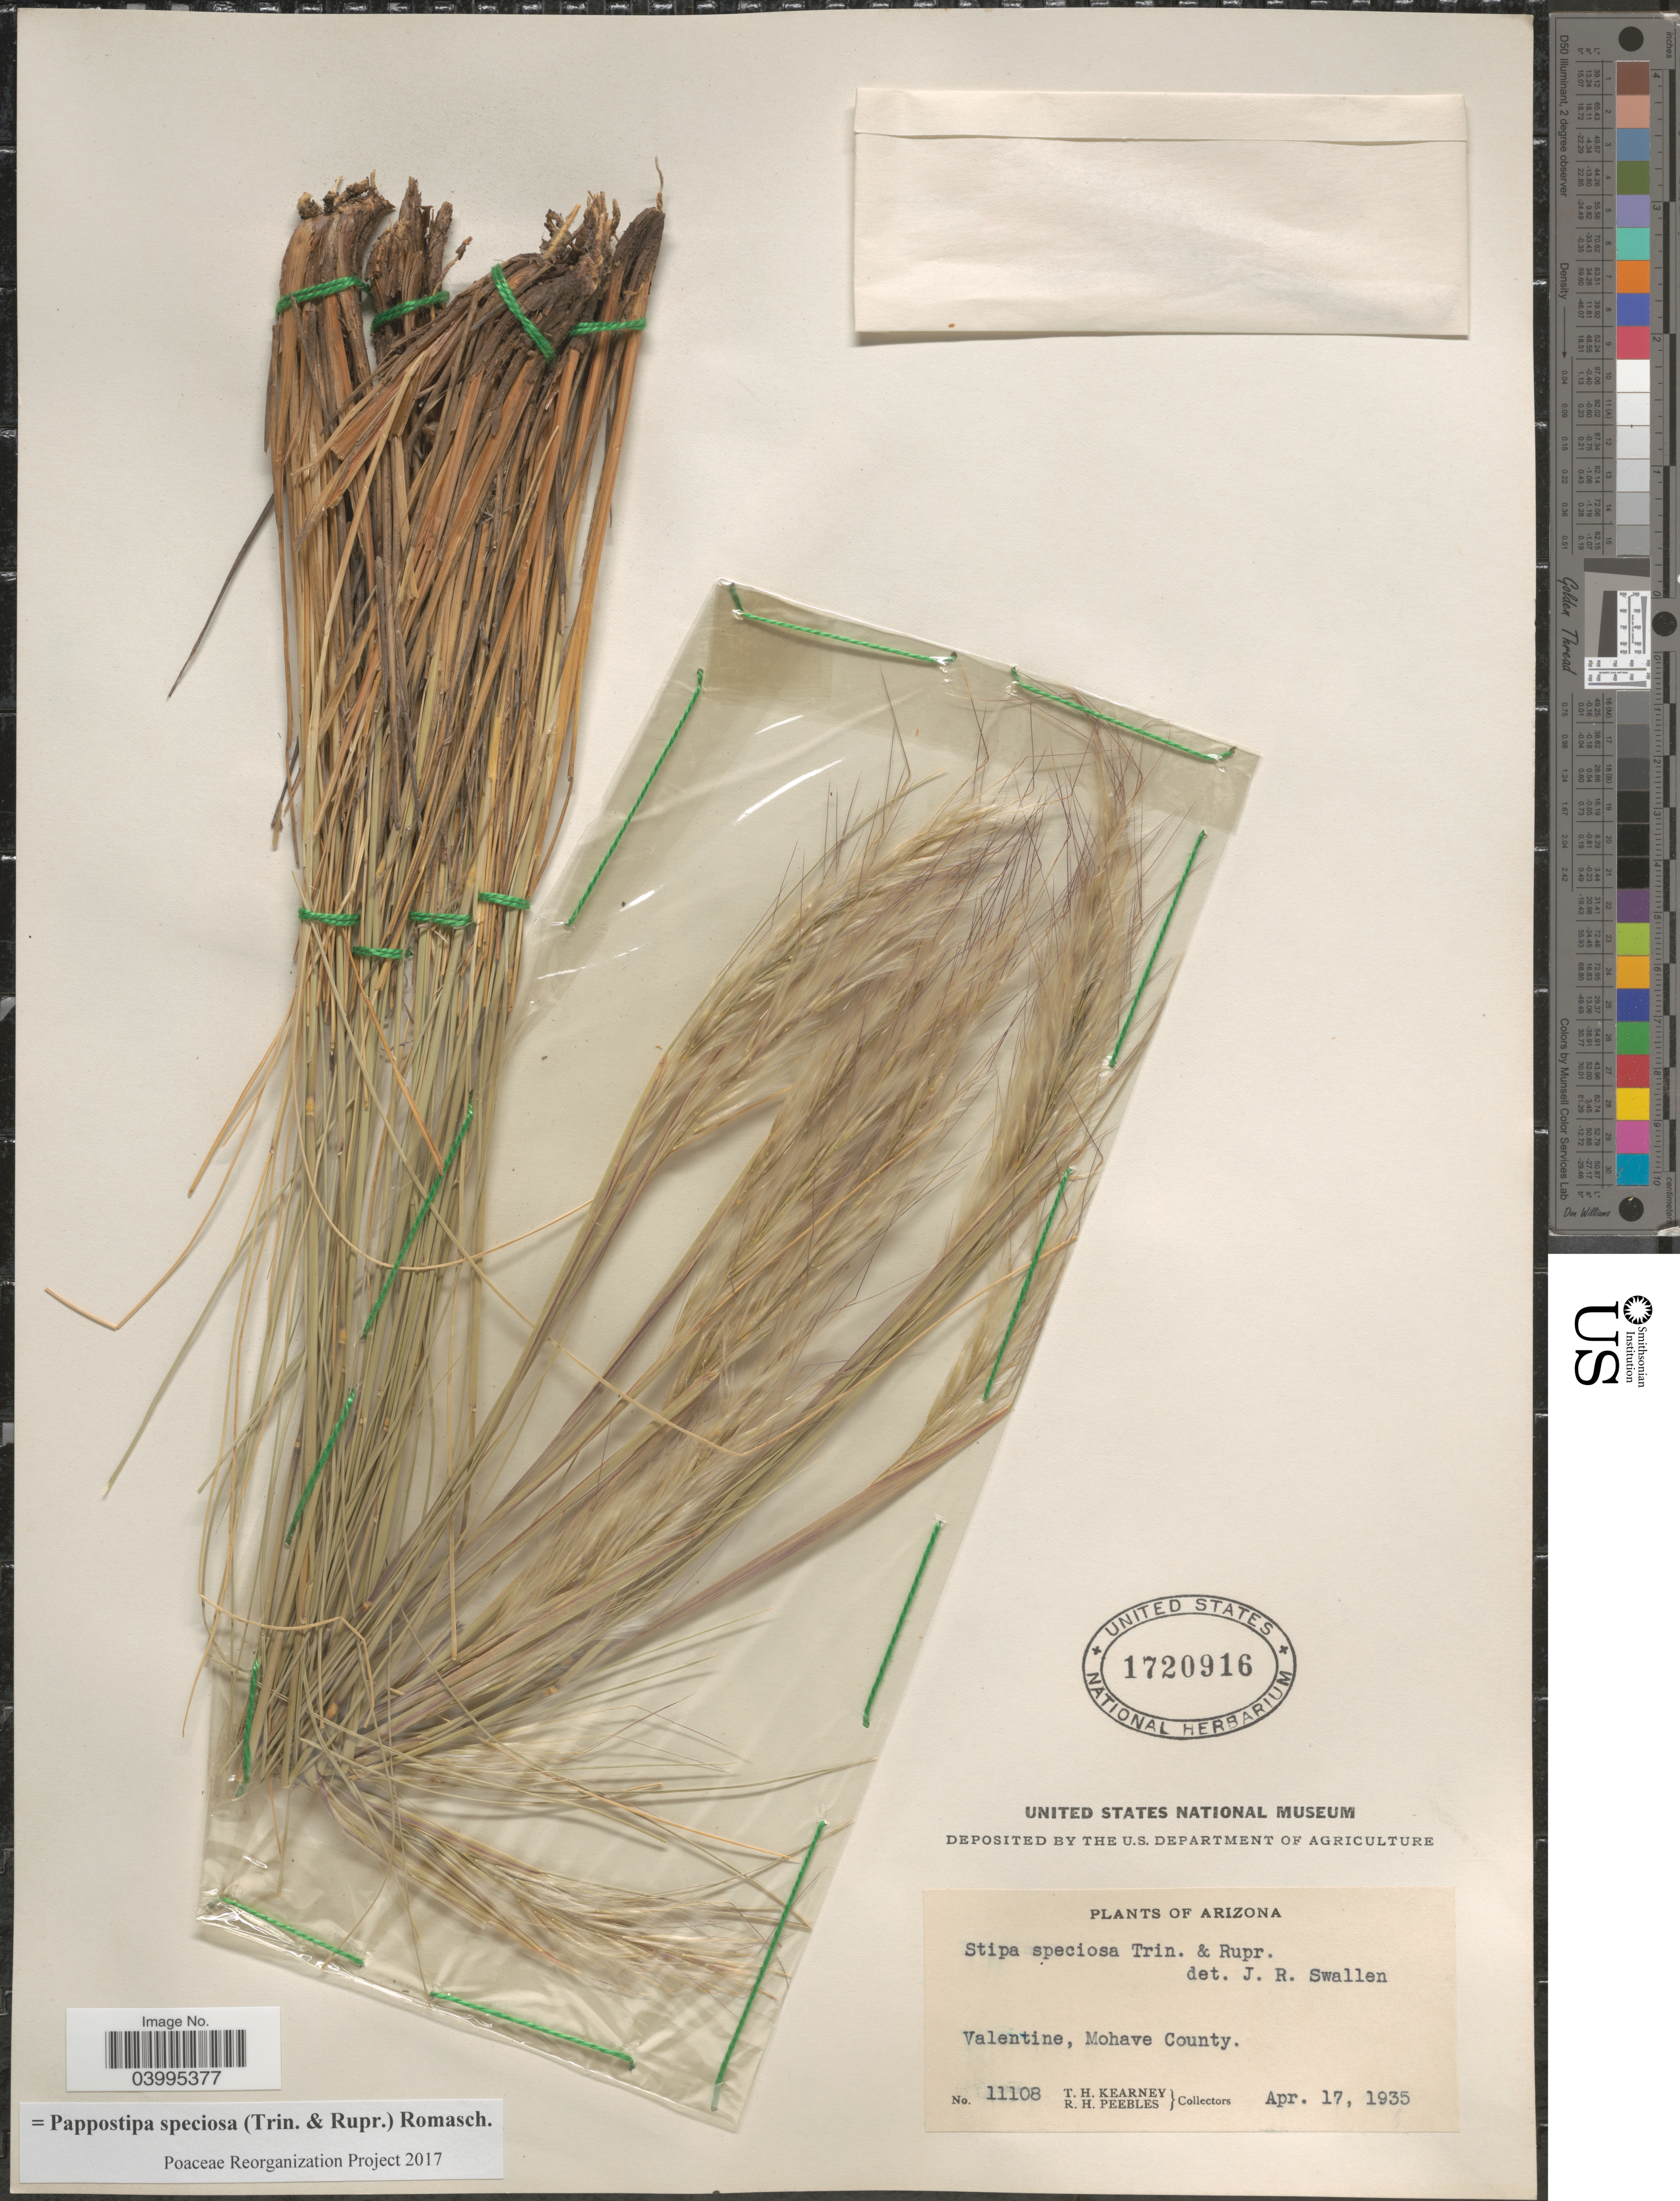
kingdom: Plantae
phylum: Tracheophyta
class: Liliopsida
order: Poales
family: Poaceae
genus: Pappostipa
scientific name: Pappostipa speciosa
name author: (Trin. & Rupr.) Romasch.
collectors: T. H. Kearney & R. H. Peebles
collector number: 11108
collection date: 1935-04-17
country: United States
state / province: Arizona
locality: Valentine, Mohave County.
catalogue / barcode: US 1720916